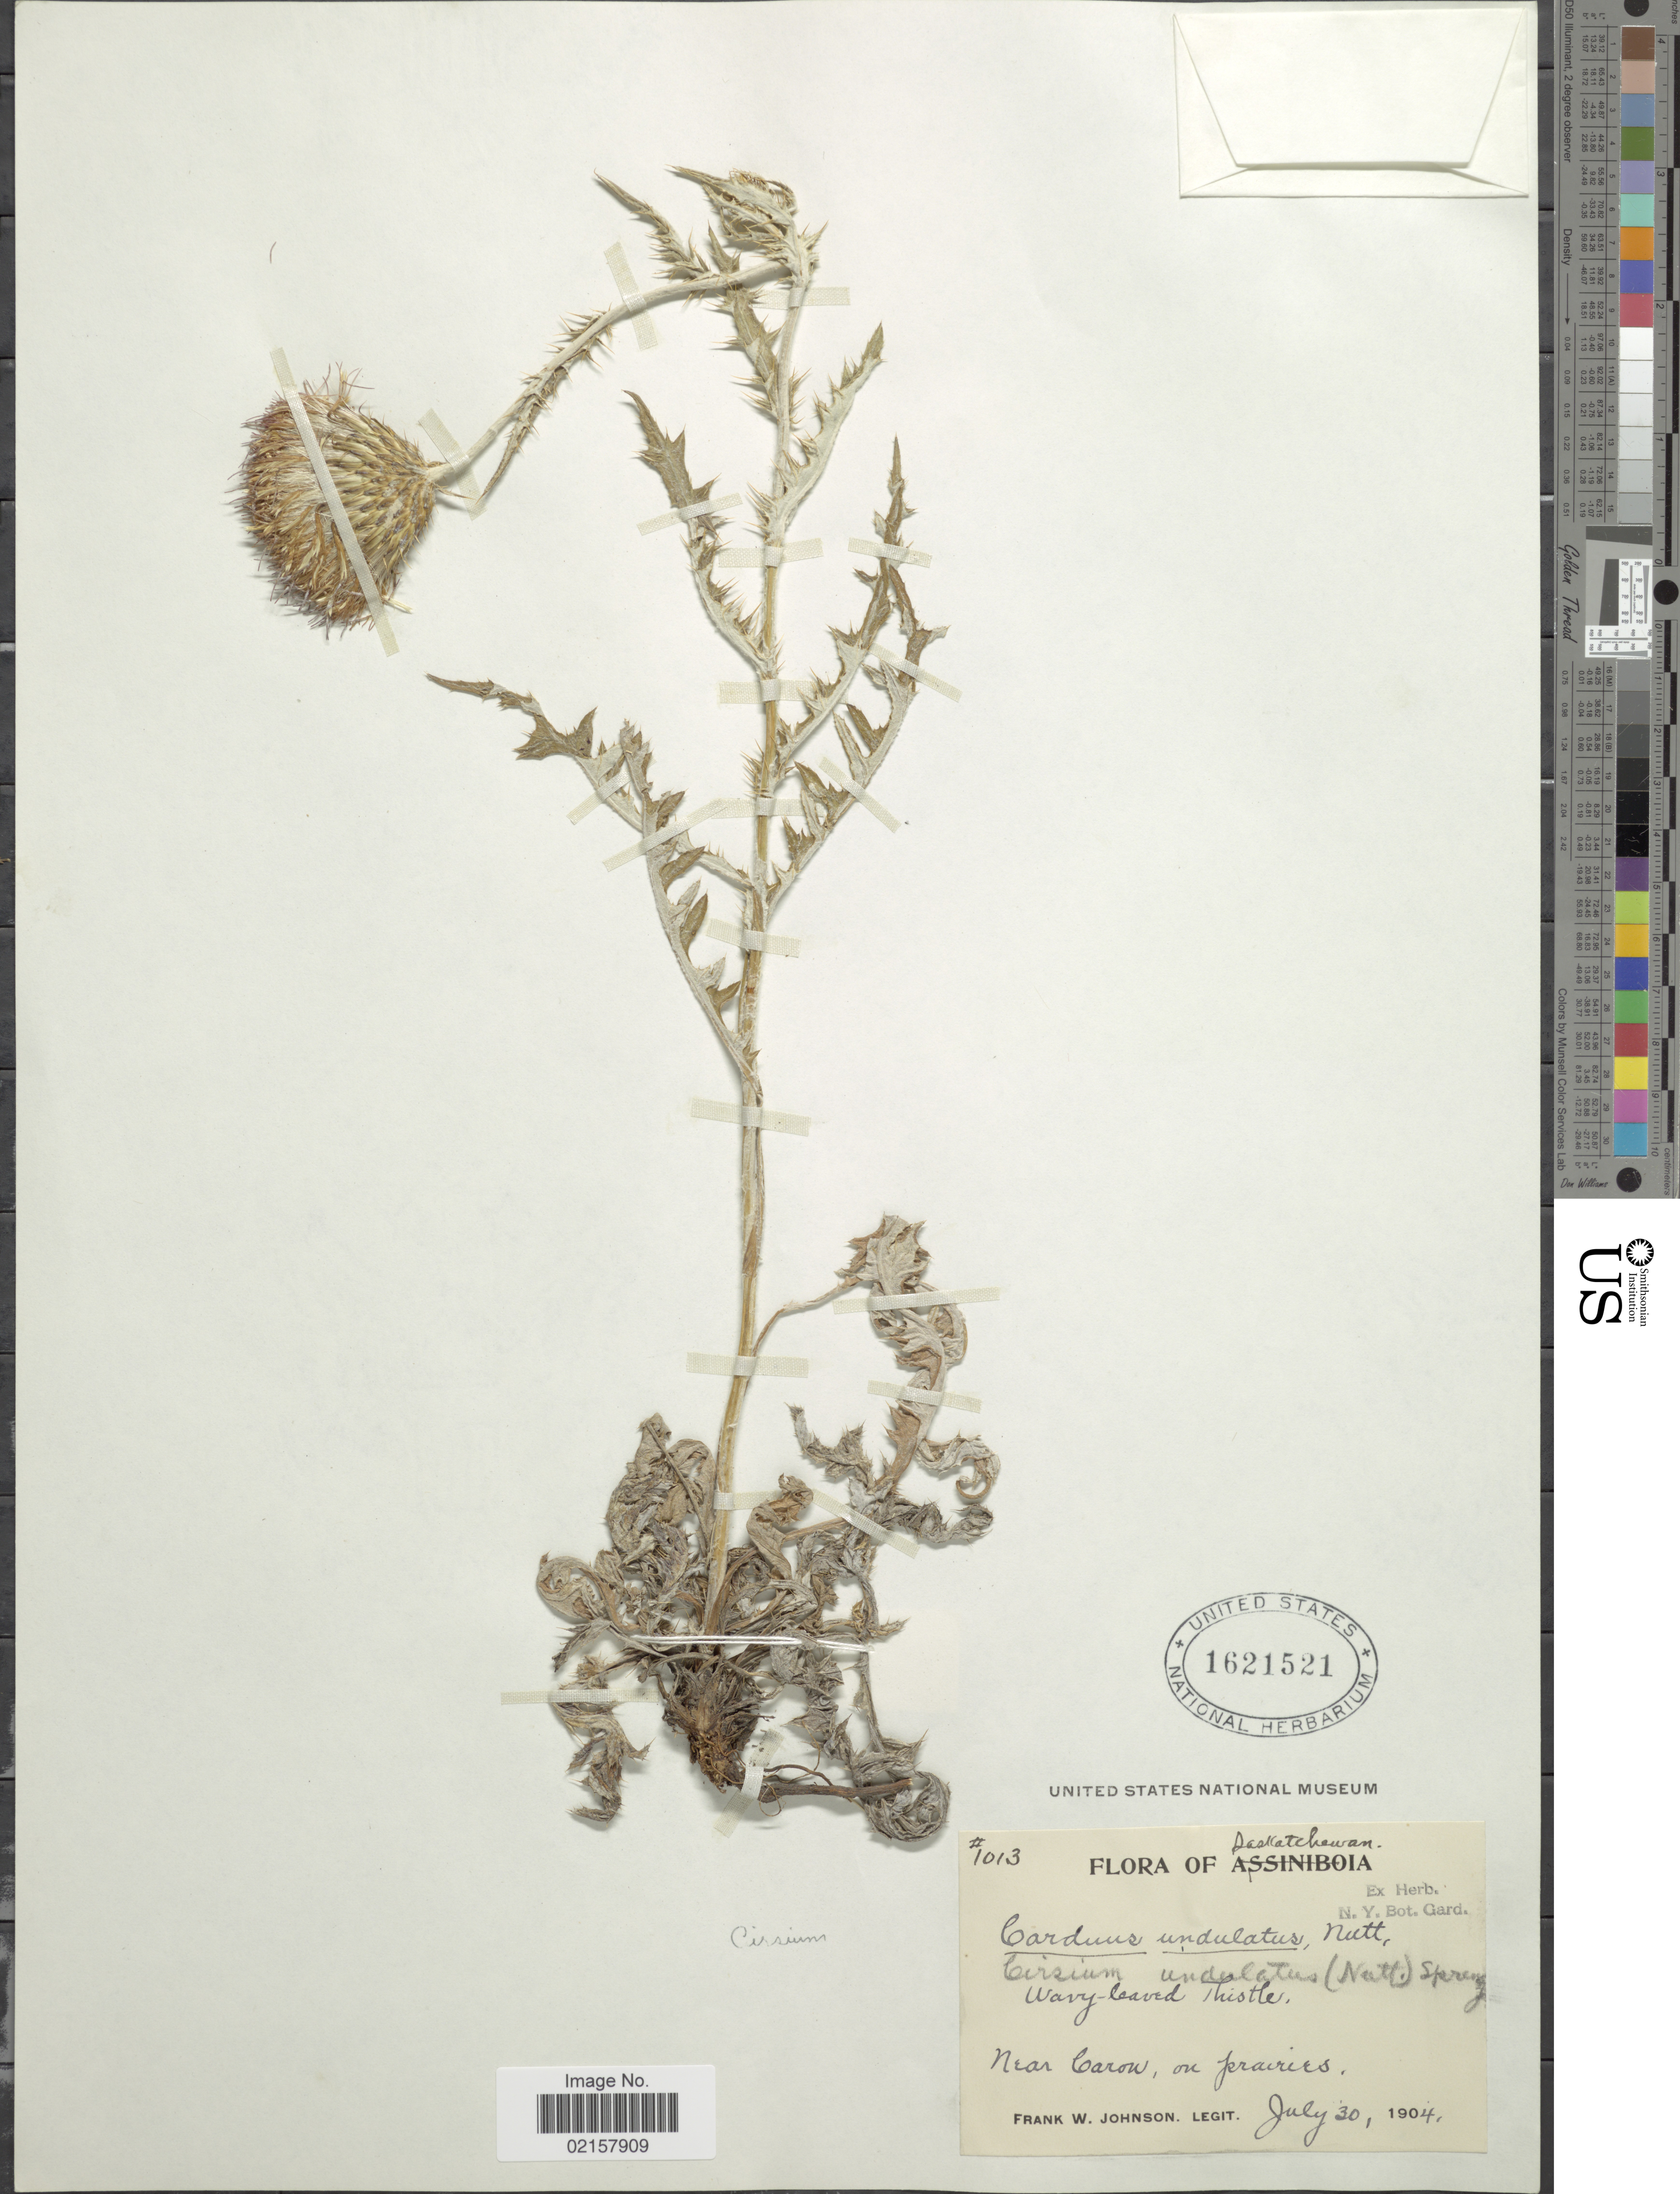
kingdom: Plantae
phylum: Tracheophyta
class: Magnoliopsida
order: Asterales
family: Asteraceae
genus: Cirsium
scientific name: Cirsium undulatum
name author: (Nutt.) Spreng.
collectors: F. W. Johnson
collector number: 1013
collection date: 1904-07-30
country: Canada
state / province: Saskatchewan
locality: Near Caron, on prairies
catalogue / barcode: US 1621521